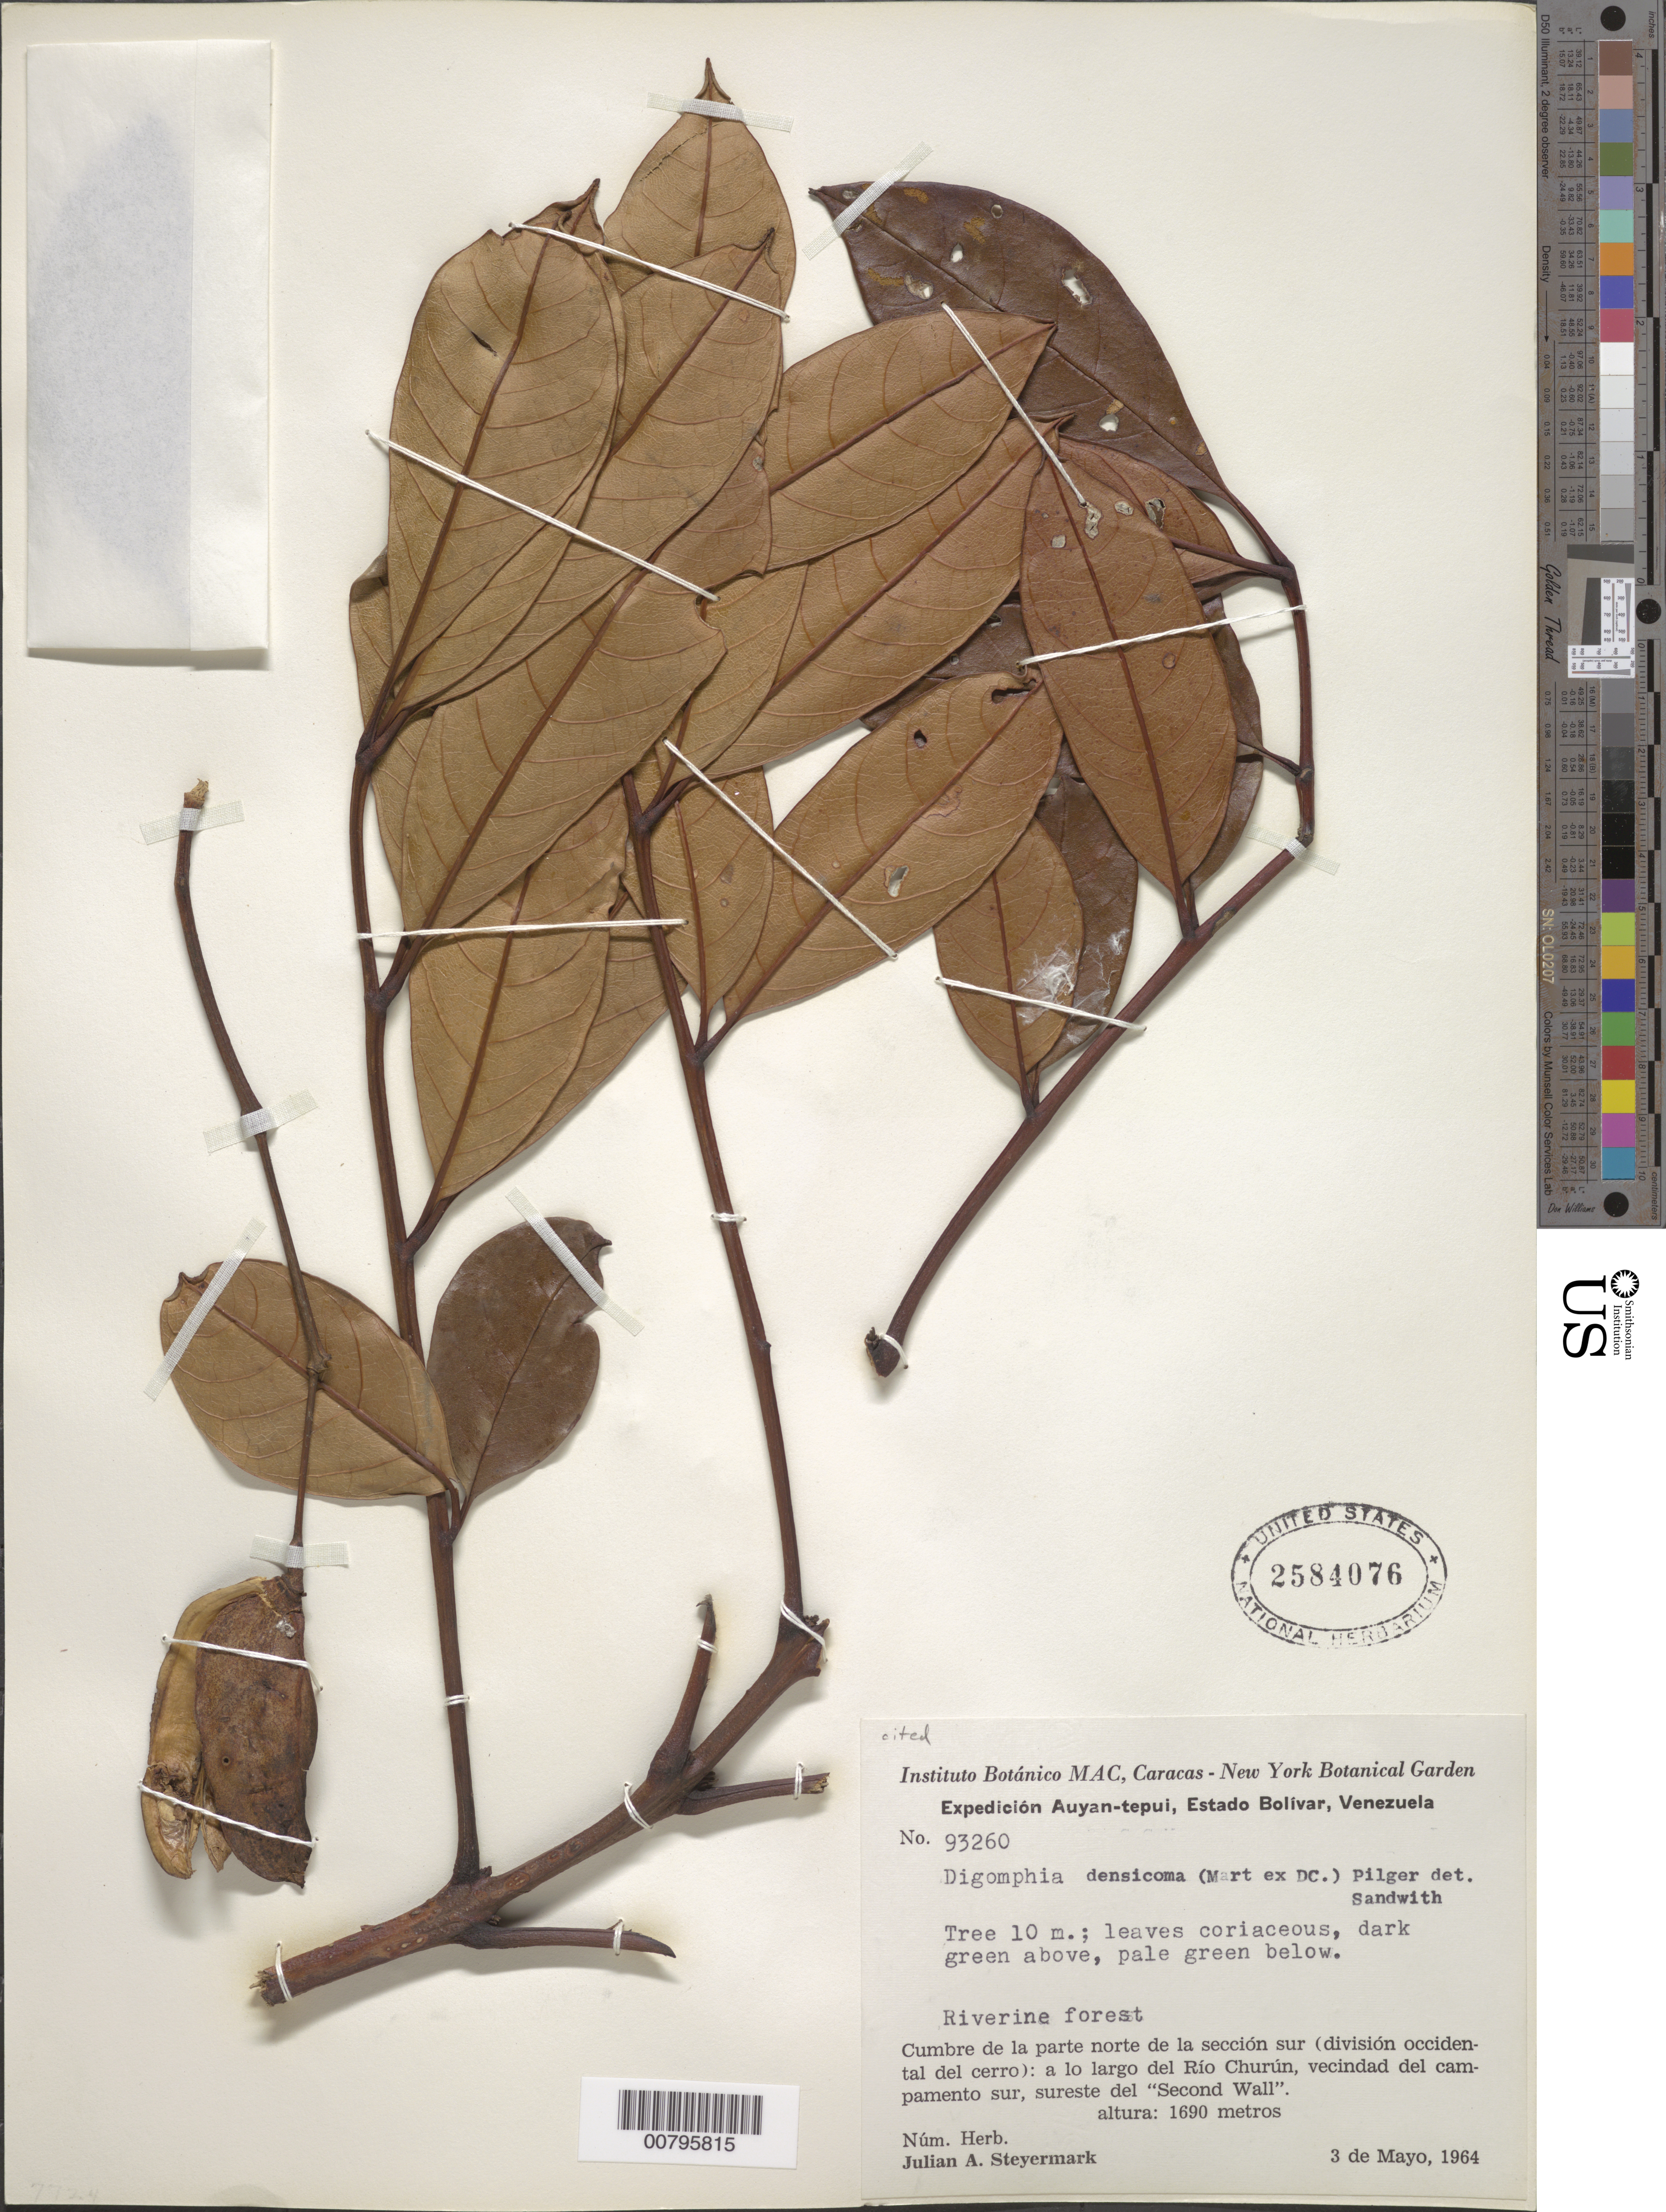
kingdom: Plantae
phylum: Tracheophyta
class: Magnoliopsida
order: Lamiales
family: Bignoniaceae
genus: Digomphia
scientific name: Digomphia densicoma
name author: (Mart. ex DC.) Pilg.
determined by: Sandwith, N. Y.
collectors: J. Steyermark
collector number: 93260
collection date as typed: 3-May-64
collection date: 1964-05-03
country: Venezuela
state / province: Bolívar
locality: Auyan-tepuí, cumbre de la parte norte de la seccion sur (division occidental del cerro); Río Churún, vic del campamento sur, SE del "Second Wall"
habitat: Riverine forest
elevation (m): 1690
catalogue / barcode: US 2584076